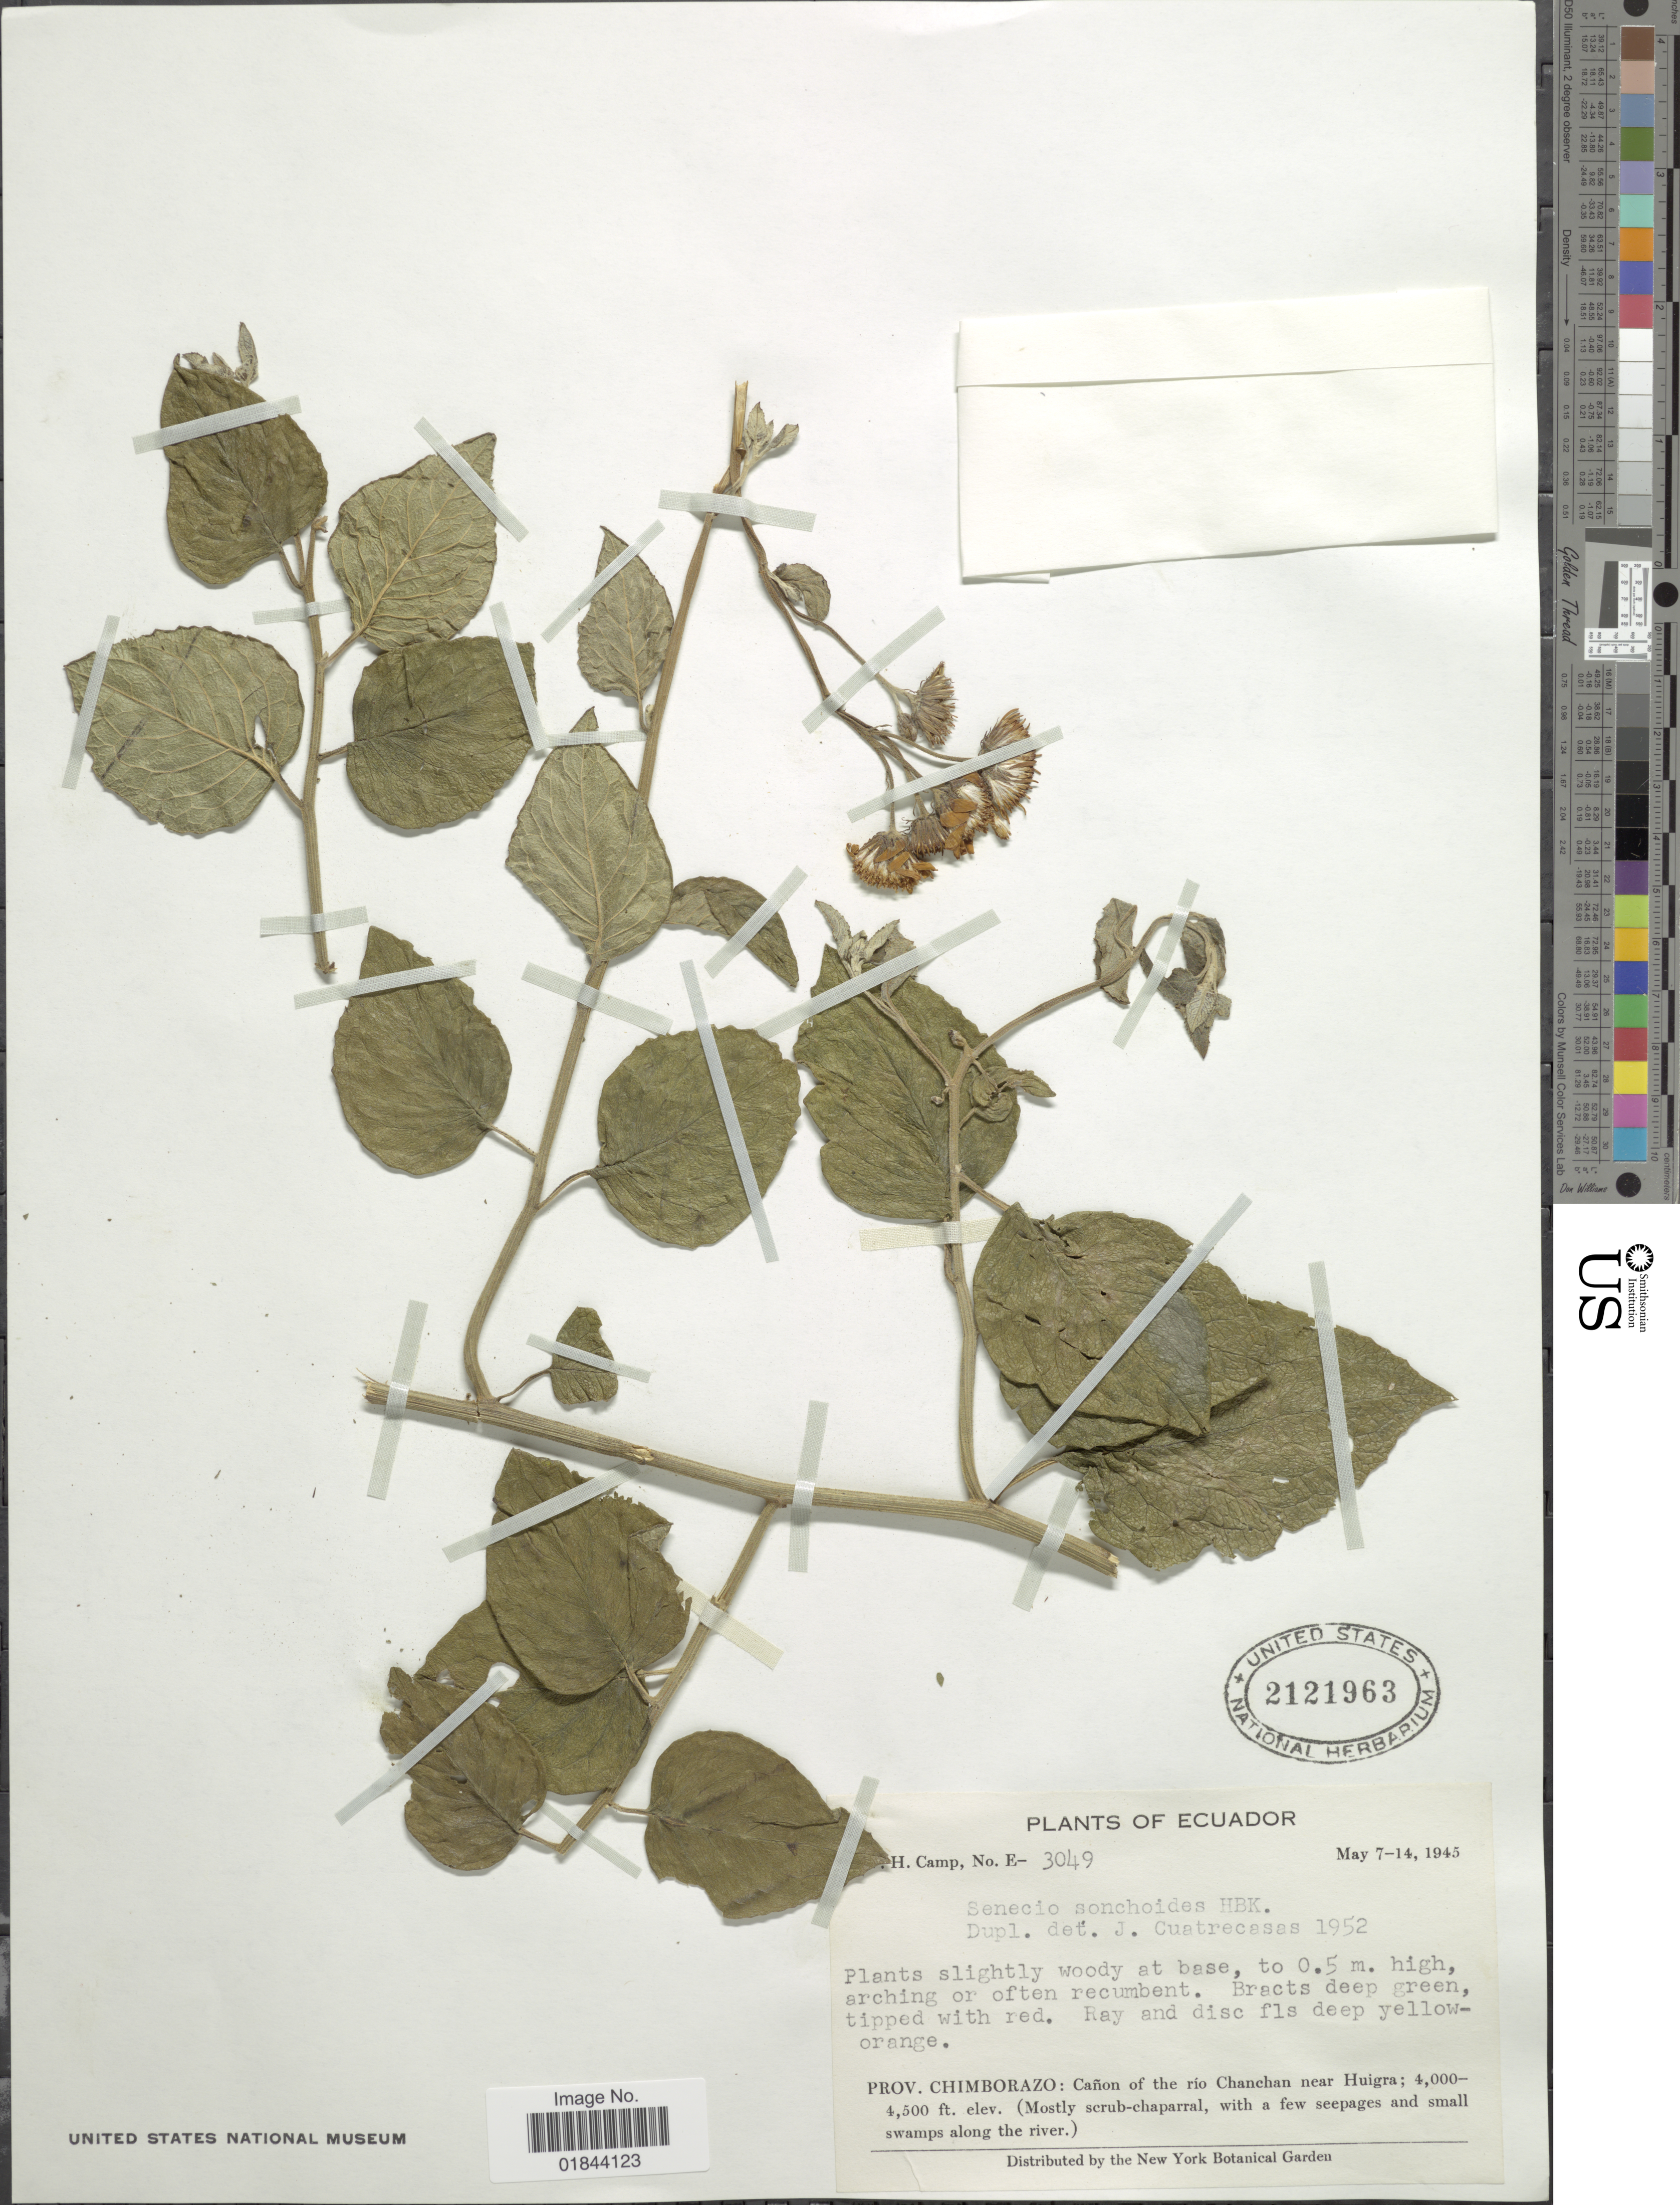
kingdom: Plantae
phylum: Tracheophyta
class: Magnoliopsida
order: Asterales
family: Asteraceae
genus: Pseudogynoxys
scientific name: Pseudogynoxys sonchoides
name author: (Kunth) Cuatrec.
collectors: W. H. Camp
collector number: E-3049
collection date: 1945-05-07/1945-05-14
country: Ecuador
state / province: Chimborazo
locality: Canon of the rio Chanchan near Huigra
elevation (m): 1219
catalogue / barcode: US 2121963